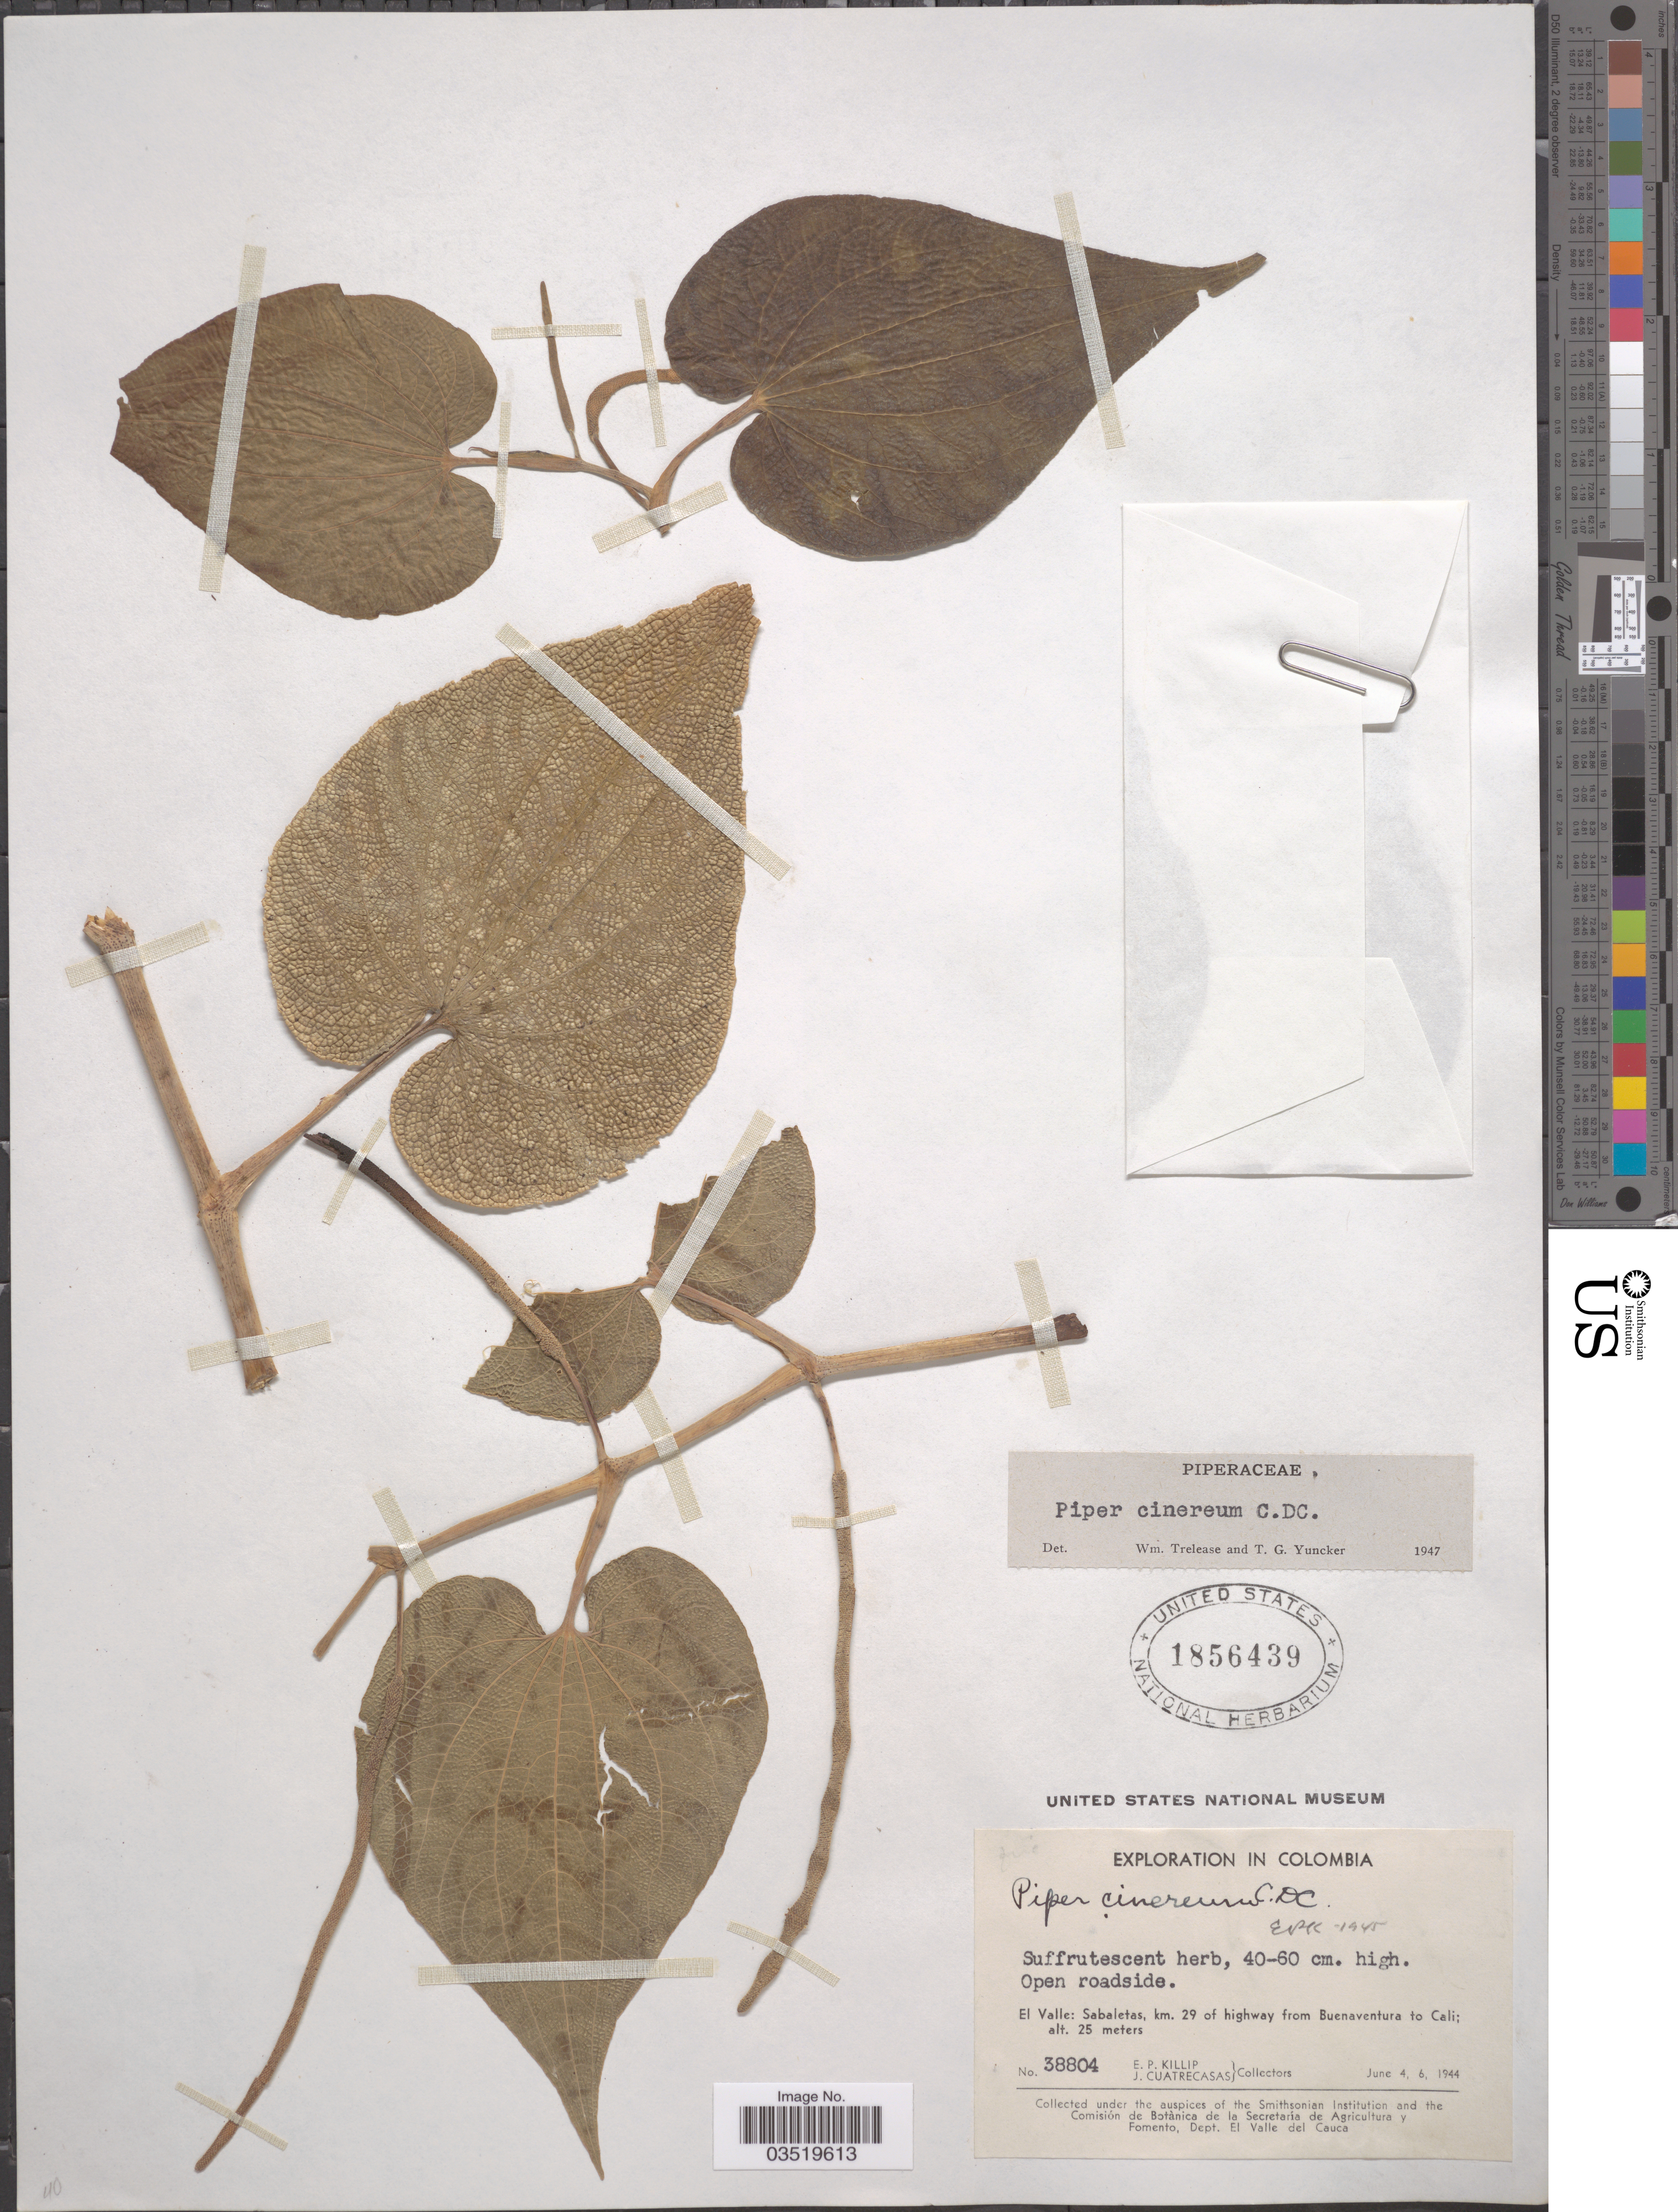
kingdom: Plantae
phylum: Tracheophyta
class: Magnoliopsida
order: Piperales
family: Piperaceae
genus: Piper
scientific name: Piper cinereum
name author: C. DC.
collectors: E. P. Killip & J. Cuatrecasas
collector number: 38804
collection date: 1944-06-04/1944-06-06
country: Colombia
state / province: Valle del Cauca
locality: El Valle: Sabaletas, km. 29 of highway from Buenaventura to Cali.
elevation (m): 25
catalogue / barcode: US 1856439